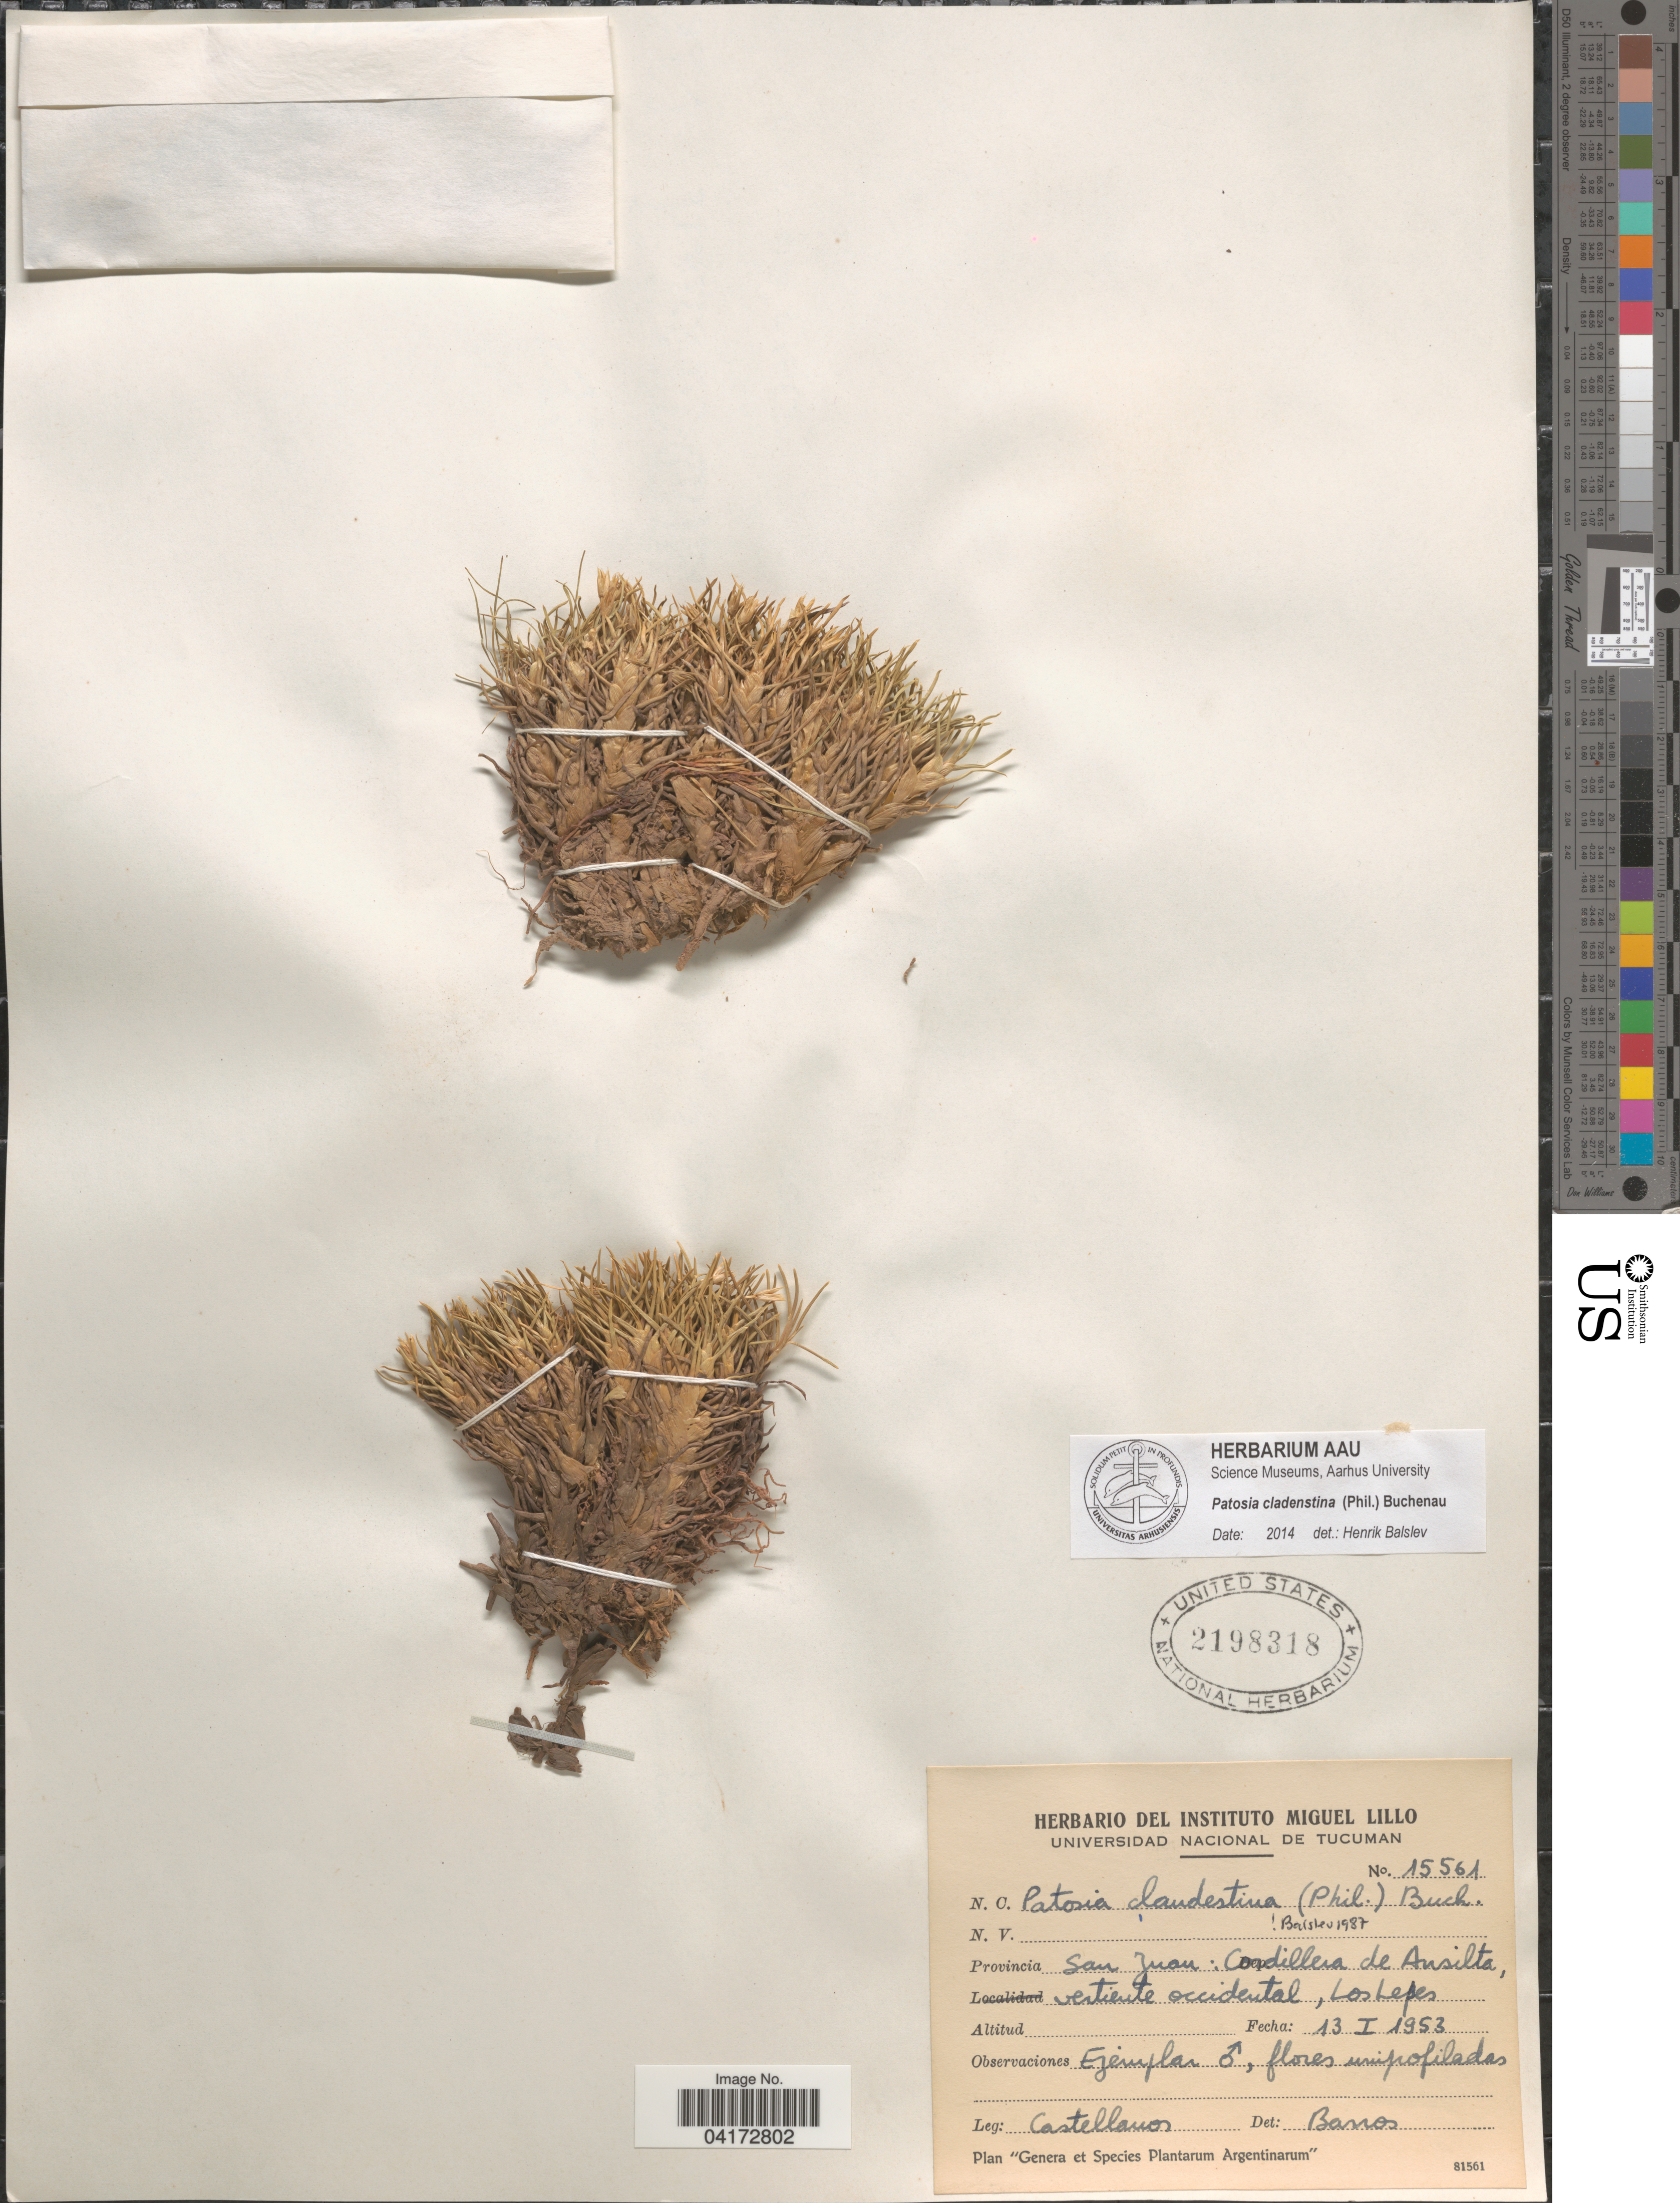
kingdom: Plantae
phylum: Tracheophyta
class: Liliopsida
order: Poales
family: Juncaceae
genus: Patosia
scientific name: Patosia clandestina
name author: (Phil.) Buchenau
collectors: -- Castellanos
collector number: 15561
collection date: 1953-01-13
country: Argentina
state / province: San Juan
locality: Cordillera de Ansilta, vertiente occidental, Los Lepes.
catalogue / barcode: US 2198318